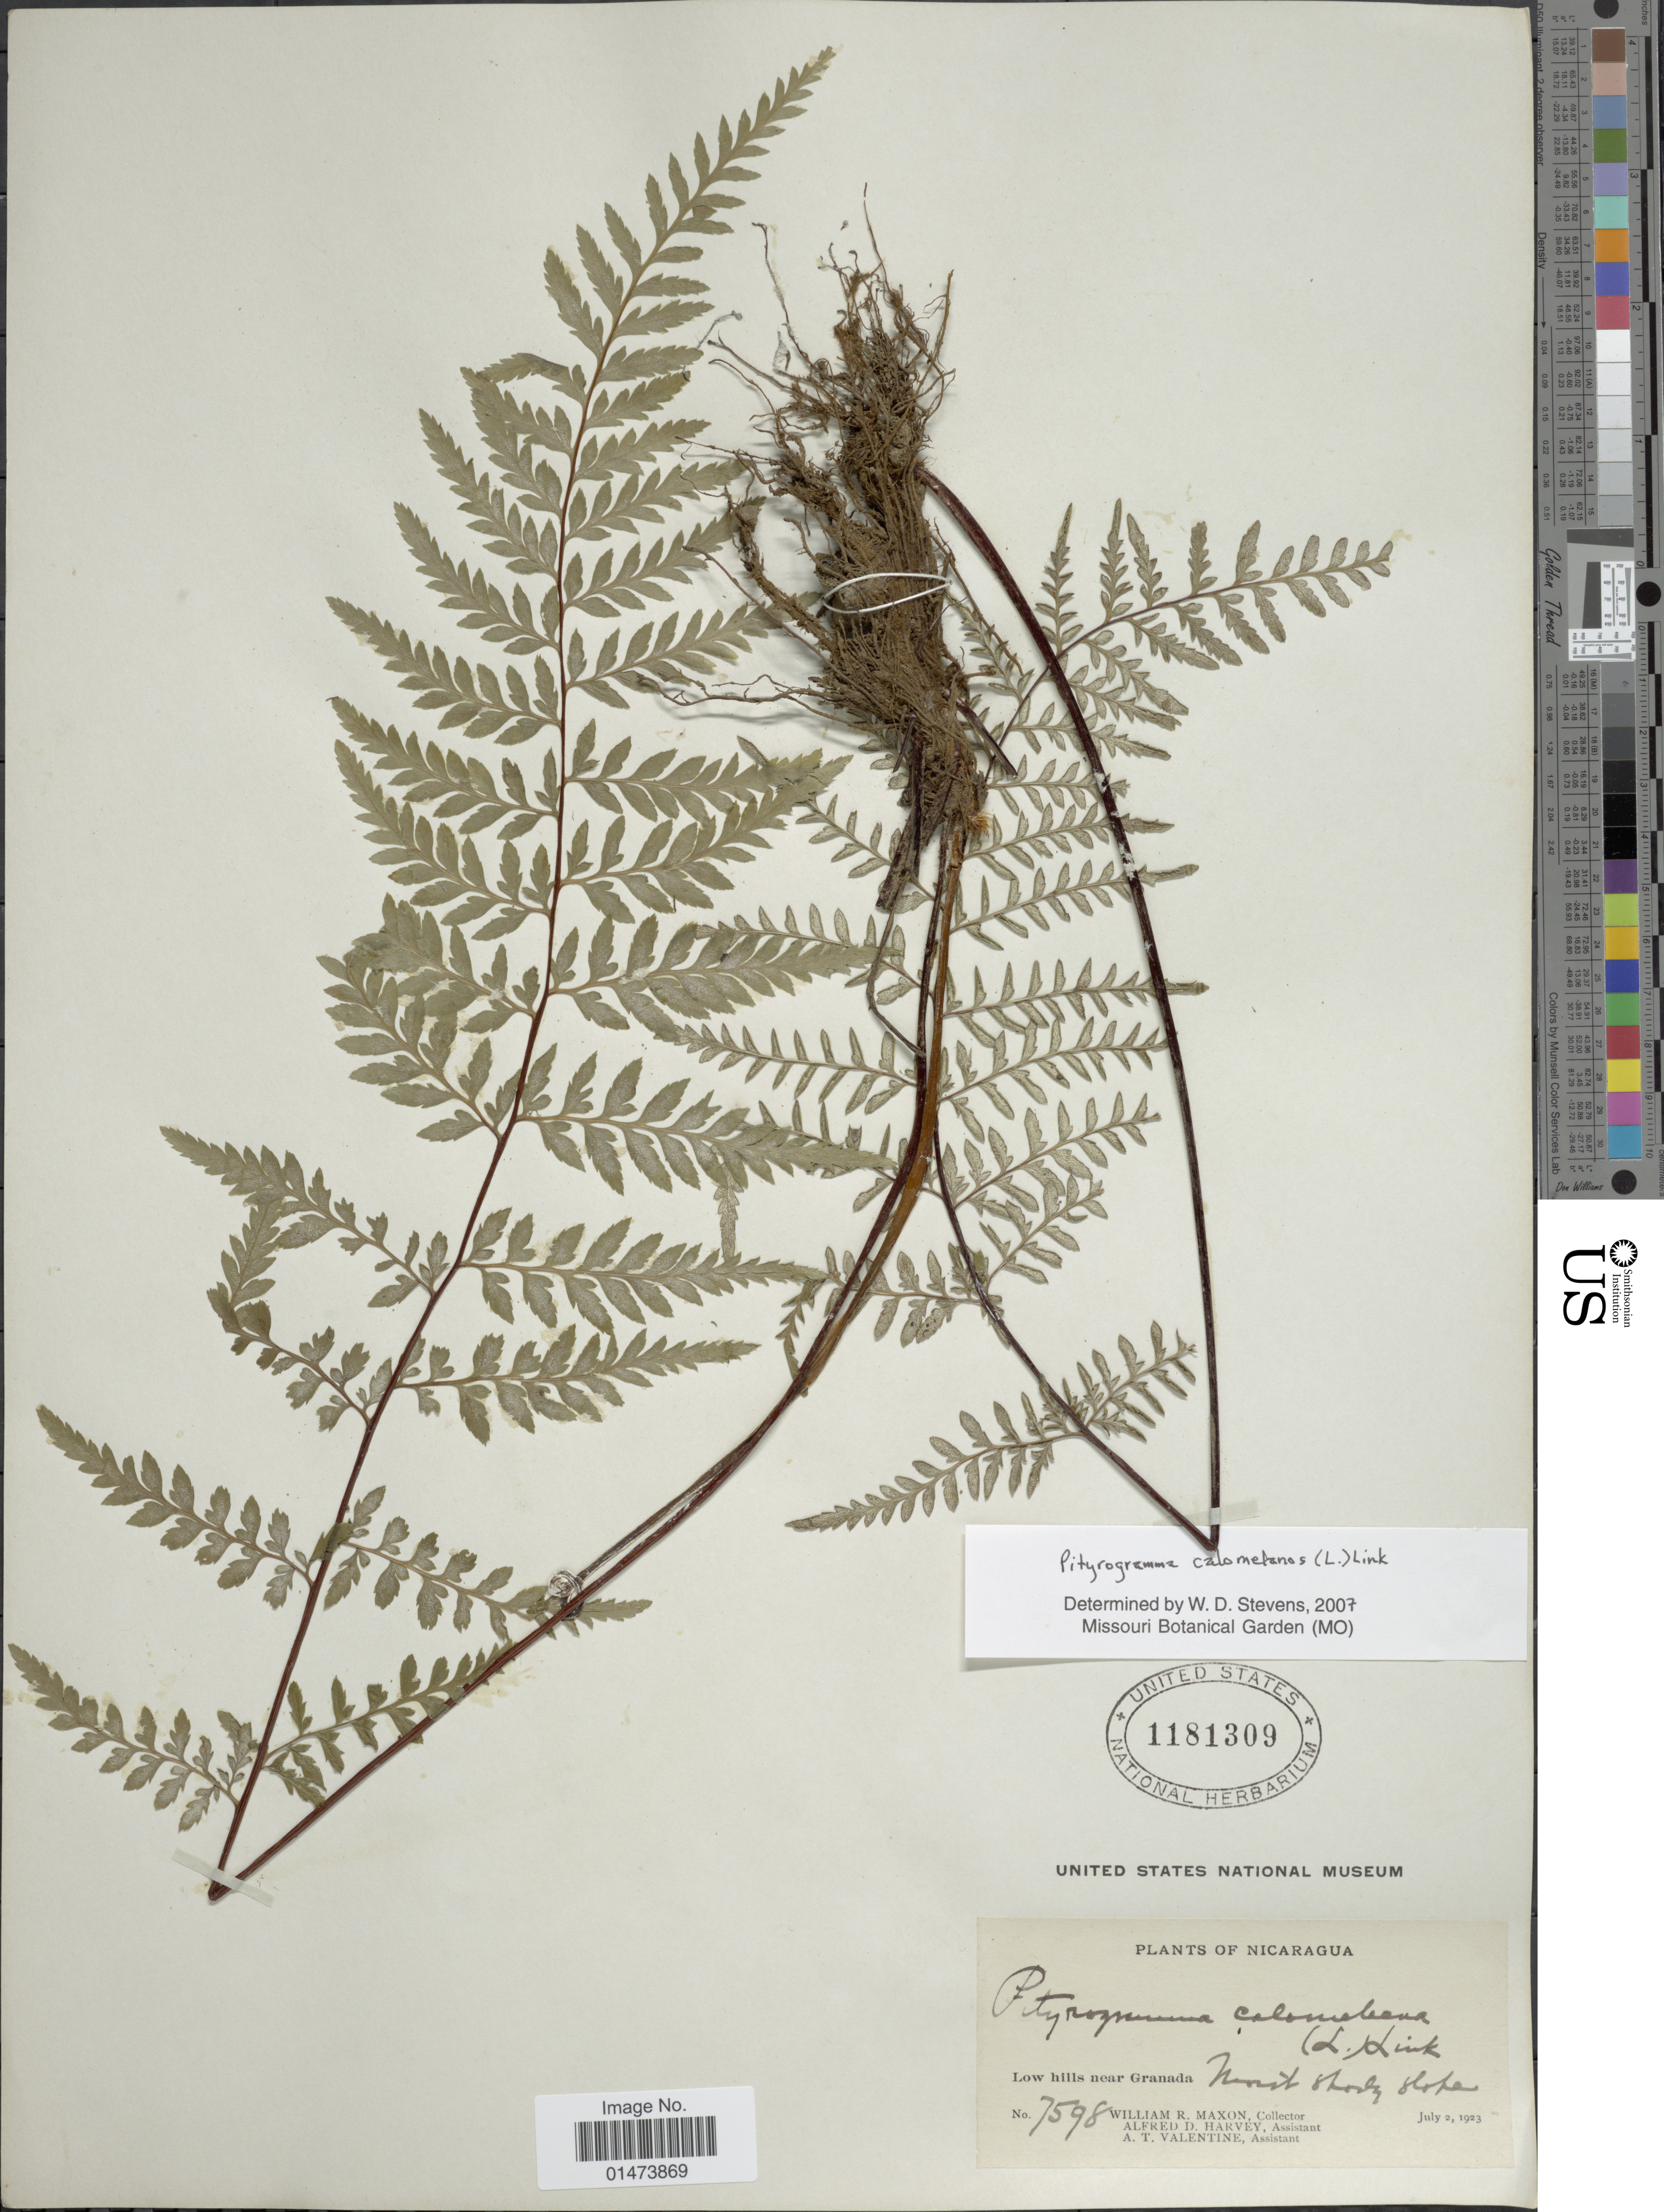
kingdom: Plantae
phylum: Tracheophyta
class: Polypodiopsida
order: Polypodiales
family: Pteridaceae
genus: Pityrogramma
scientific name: Pityrogramma calomelanos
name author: (L.) Link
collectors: W. R. Maxon, A. D. Harvey & A. Valentine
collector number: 7598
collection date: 1923-07-09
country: Nicaragua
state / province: Granada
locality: Low Hills near Granada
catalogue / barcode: US 1181309